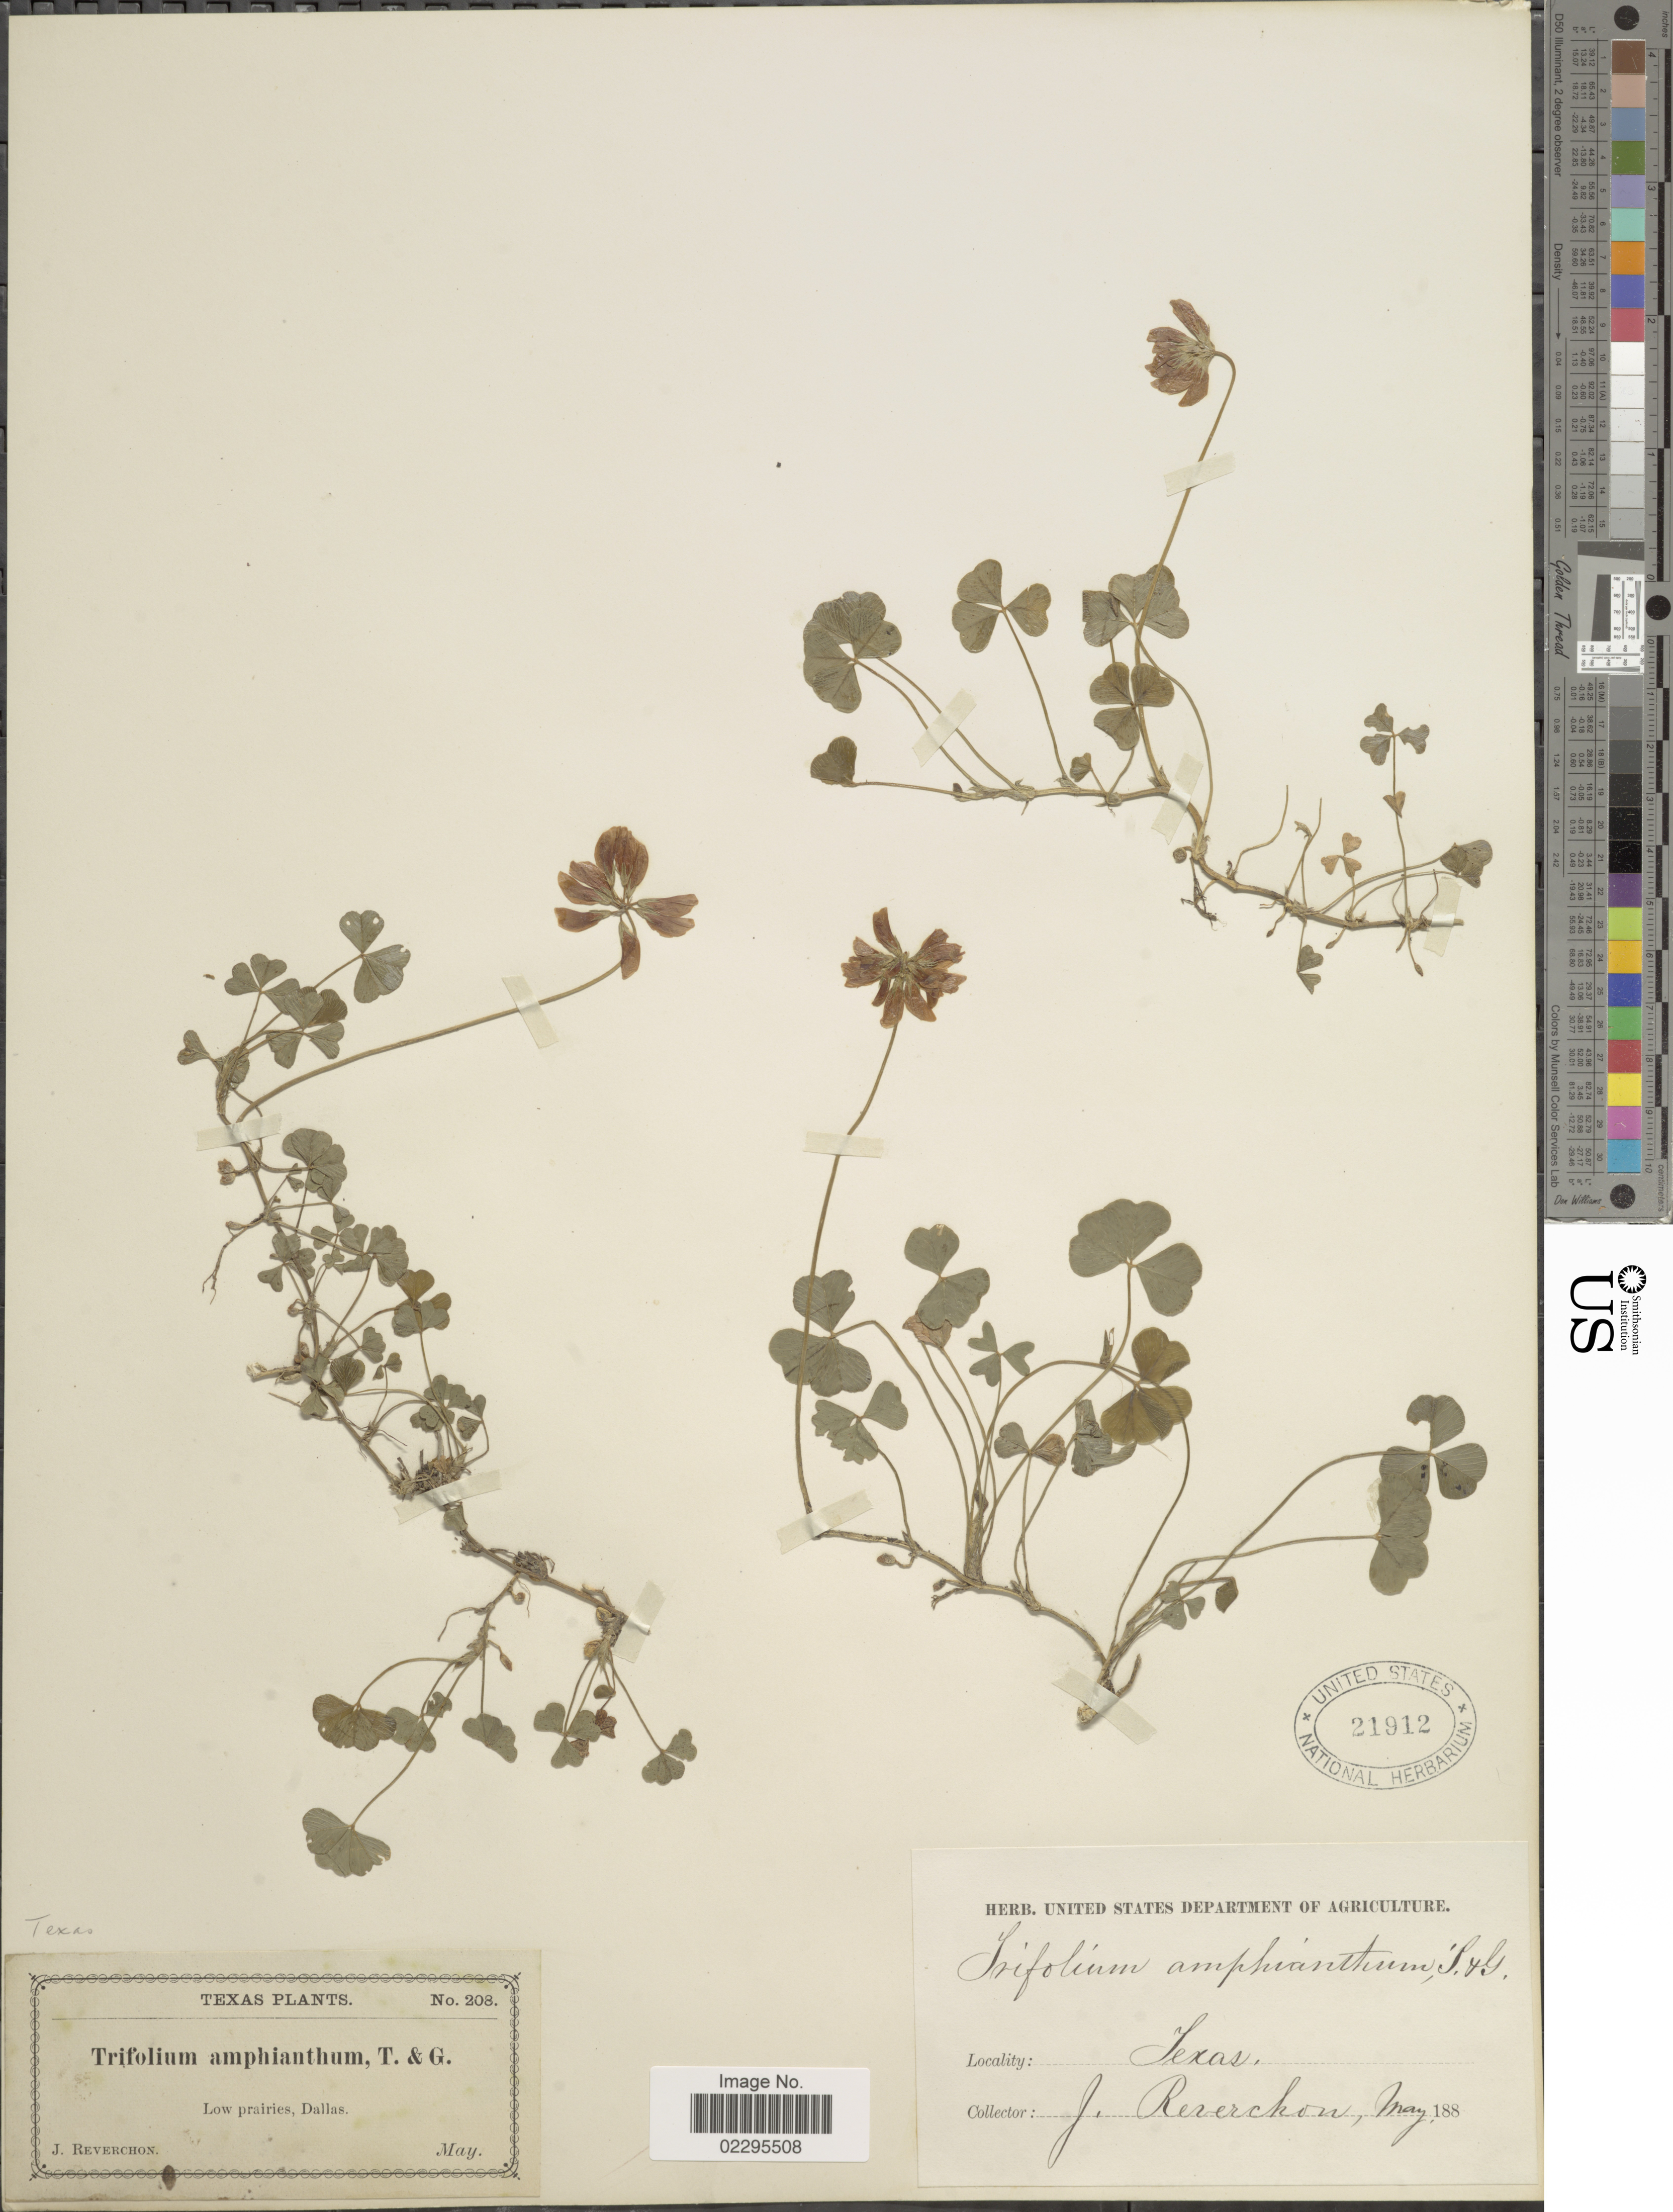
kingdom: Plantae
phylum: Tracheophyta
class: Magnoliopsida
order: Fabales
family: Fabaceae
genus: Trifolium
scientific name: Trifolium amphianthum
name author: Torr. & A. Gray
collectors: J. Reverchon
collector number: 208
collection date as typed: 188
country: United States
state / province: Texas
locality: Dallas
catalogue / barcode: US 21912